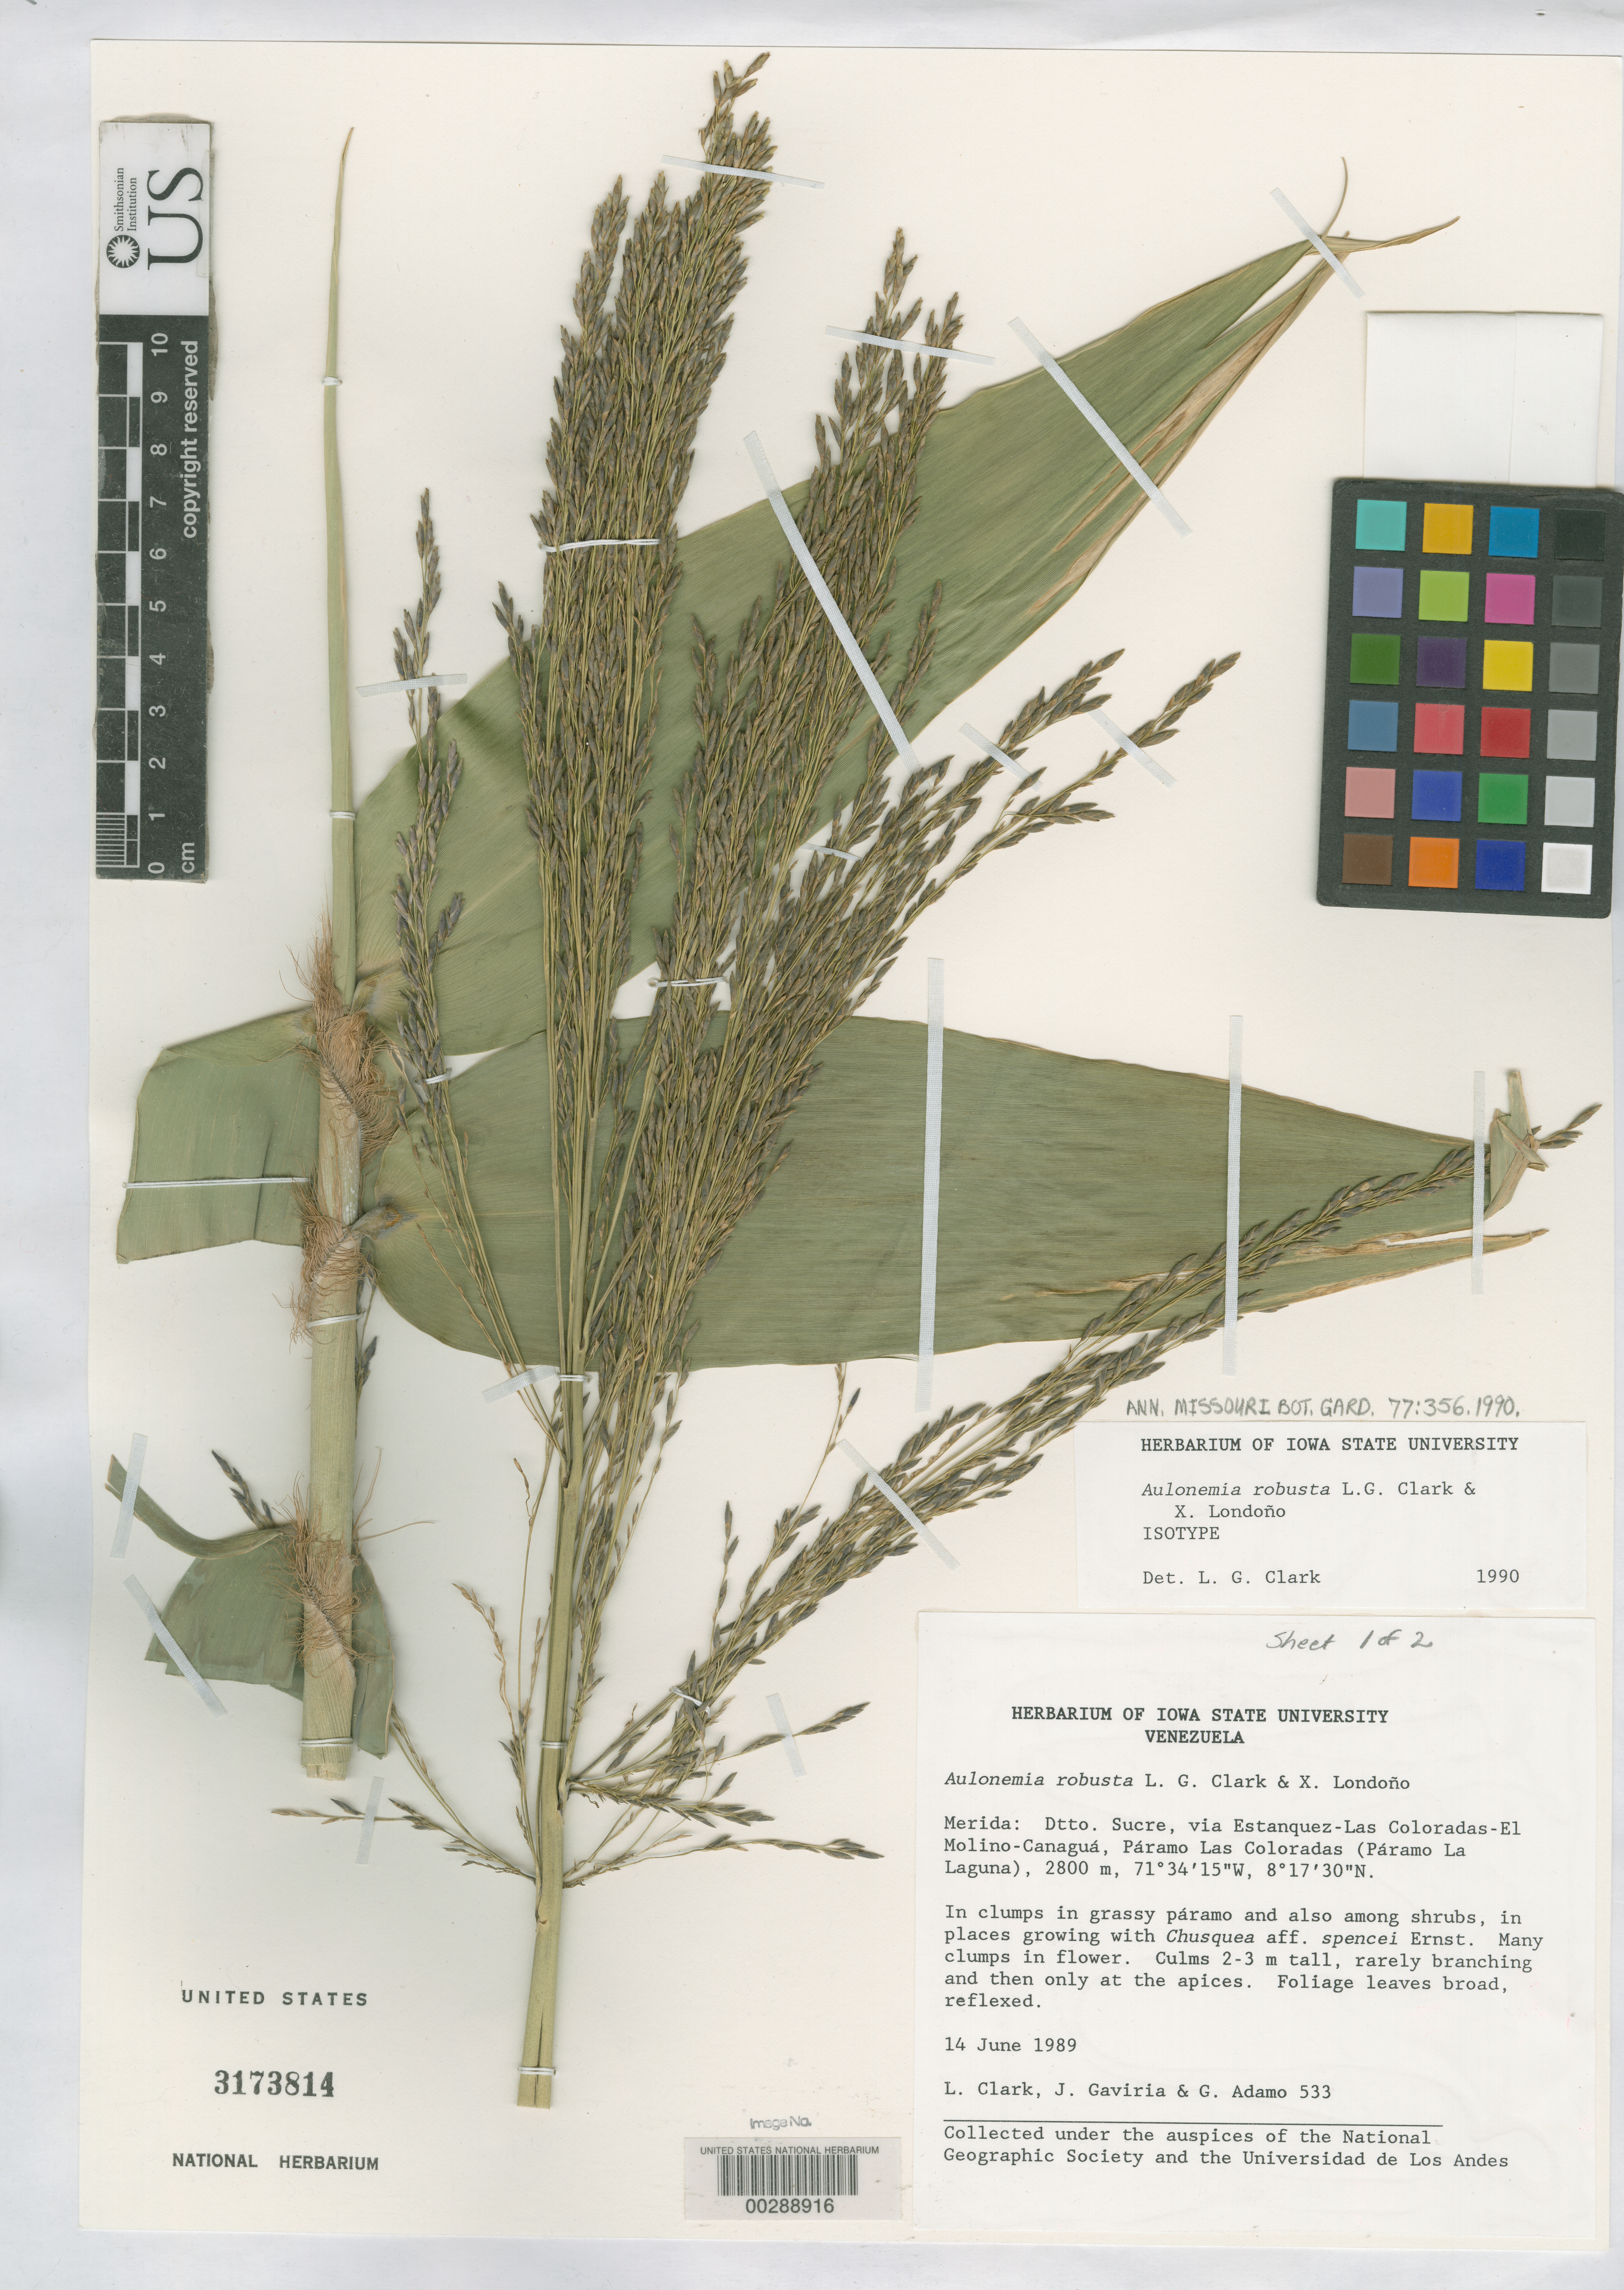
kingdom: Plantae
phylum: Tracheophyta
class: Liliopsida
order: Poales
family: Poaceae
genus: Aulonemia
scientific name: Aulonemia robusta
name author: L.G. Clark & Londoño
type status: Isotype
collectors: L. G. Clark, J. Gaviria & G. Adamo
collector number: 533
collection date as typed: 14 Jun 1983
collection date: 1983-06-14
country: Venezuela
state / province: Mérida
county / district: Sucre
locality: Via Estranquez-las Coloradas-el Molino-Canagua, between Estranquez and las Coloradas.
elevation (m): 2800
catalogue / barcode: US 3173814